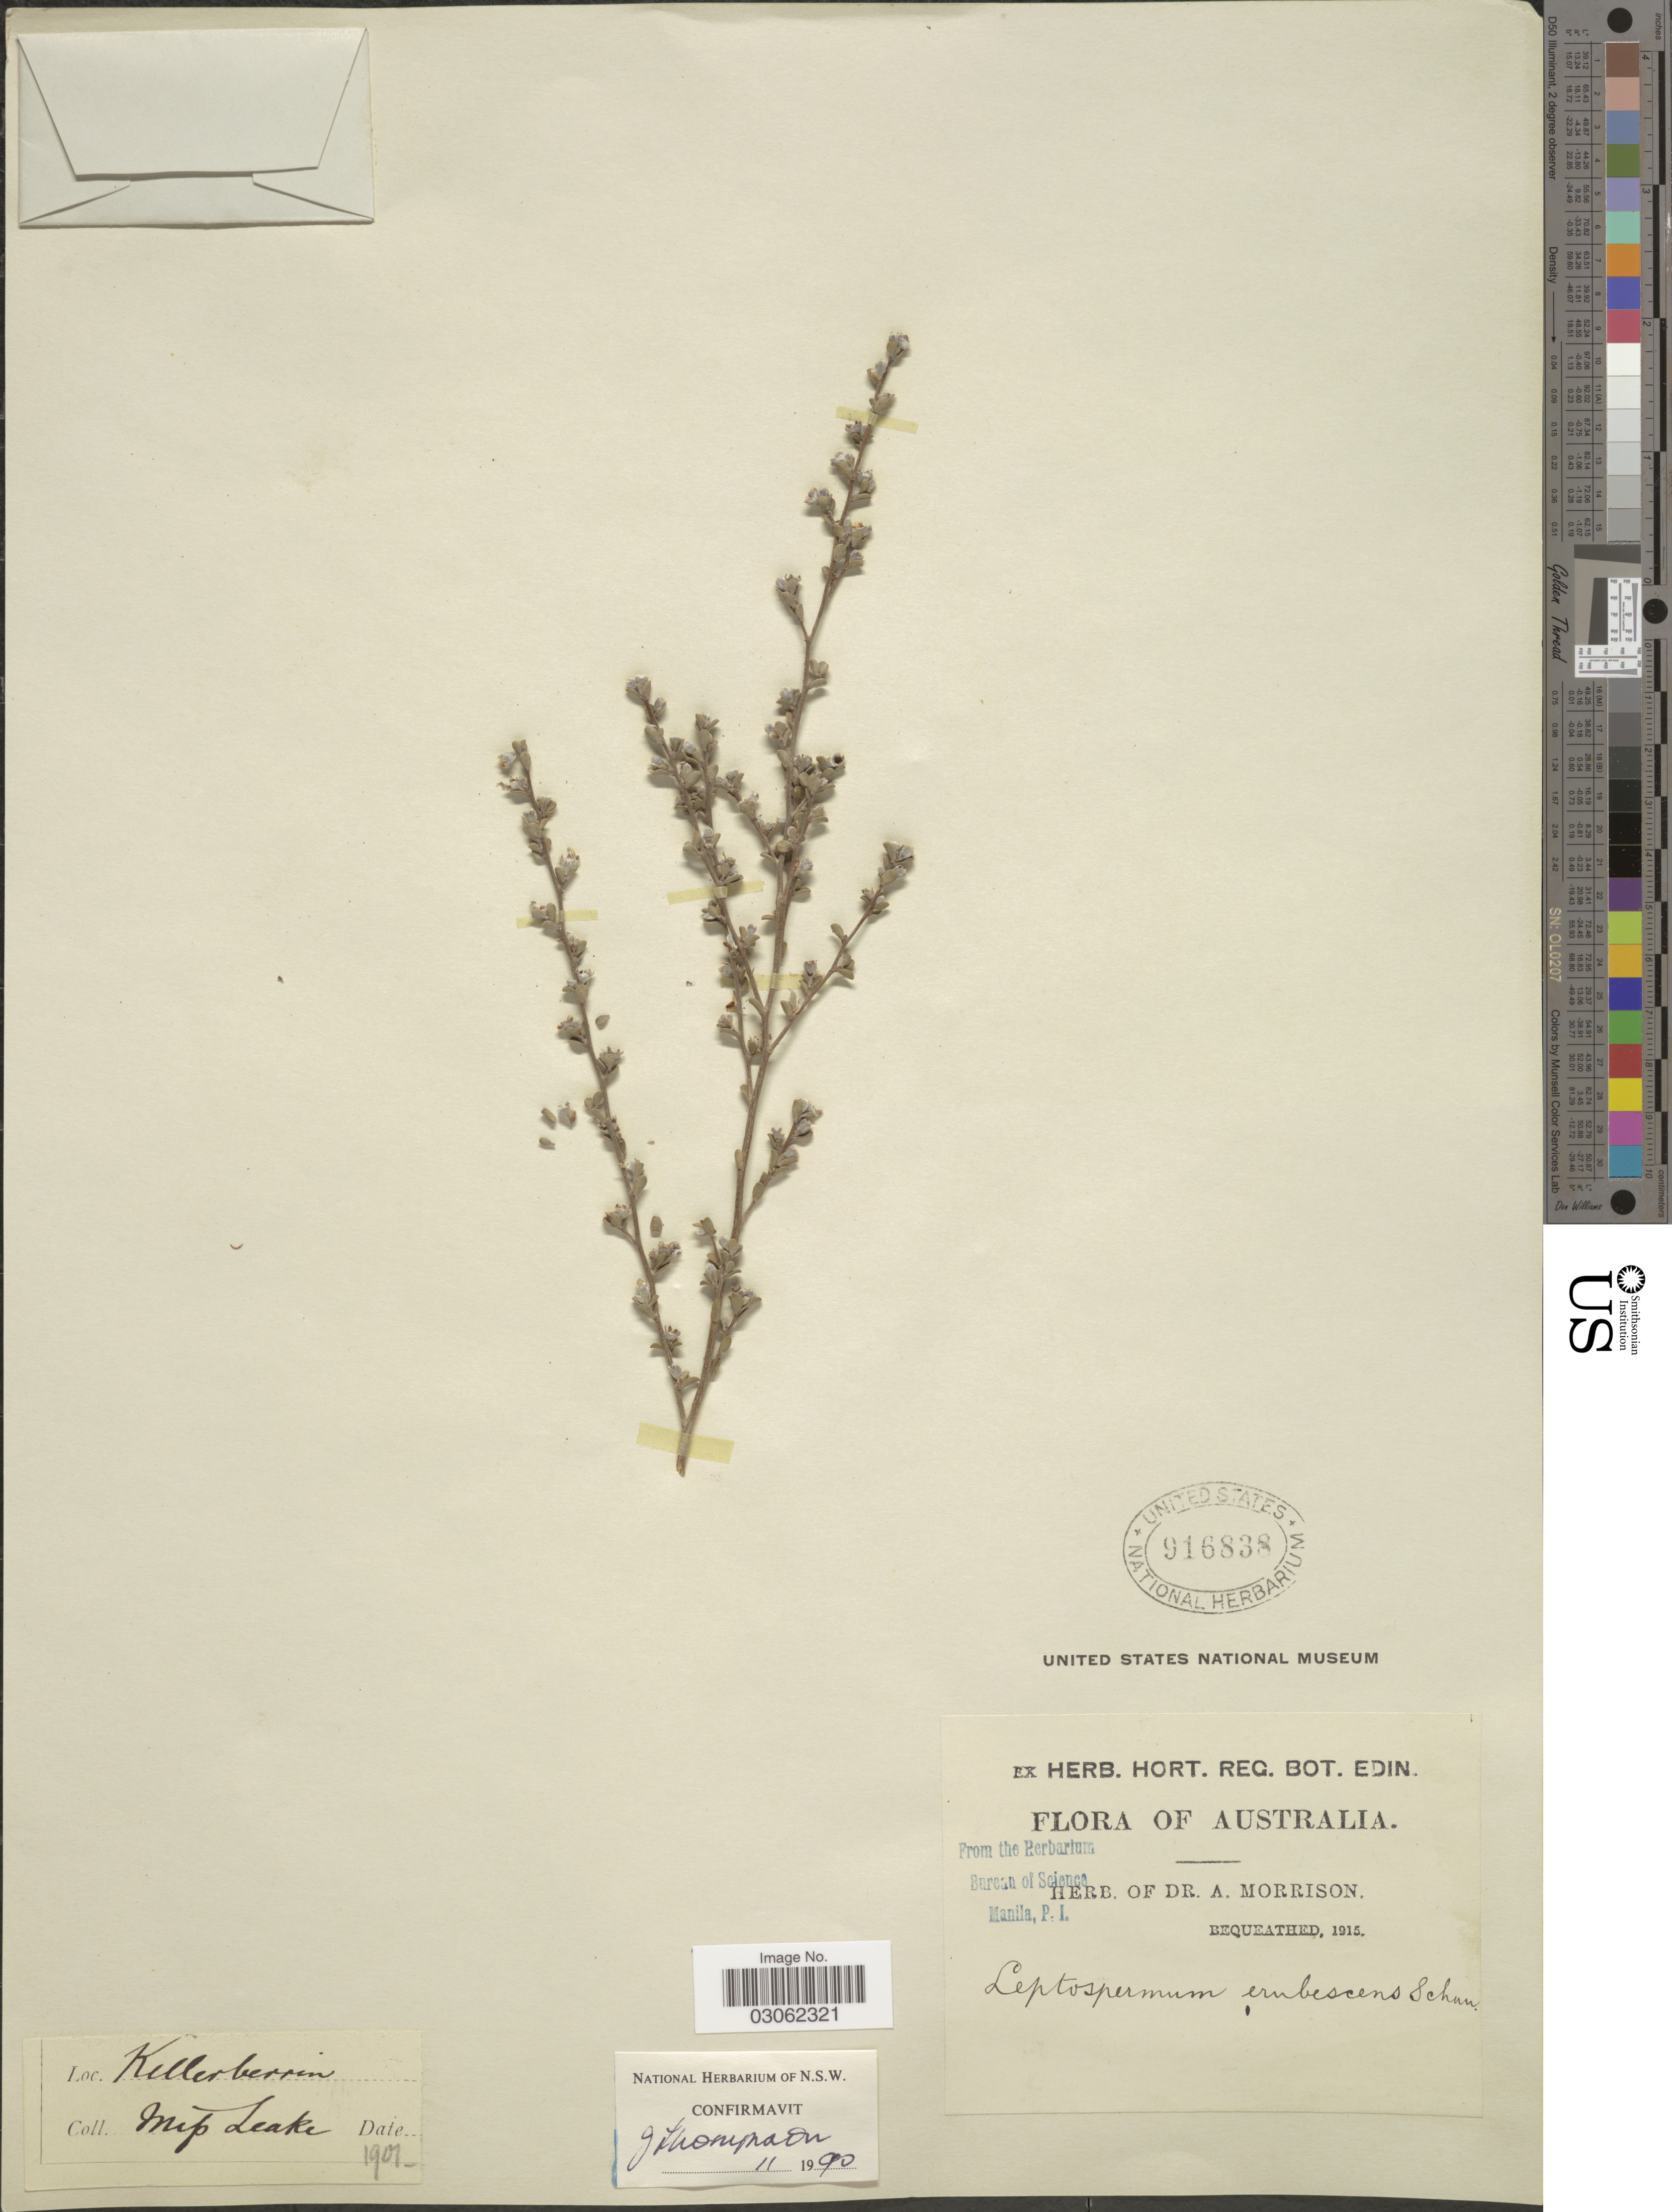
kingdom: Plantae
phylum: Tracheophyta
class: Magnoliopsida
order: Myrtales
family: Myrtaceae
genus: Leptospermopsis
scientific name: Leptospermopsis erubescens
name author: (Schauer) P.G. Wilson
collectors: M. Leake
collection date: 1901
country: Australia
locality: Kellerberrin.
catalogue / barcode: US 916838